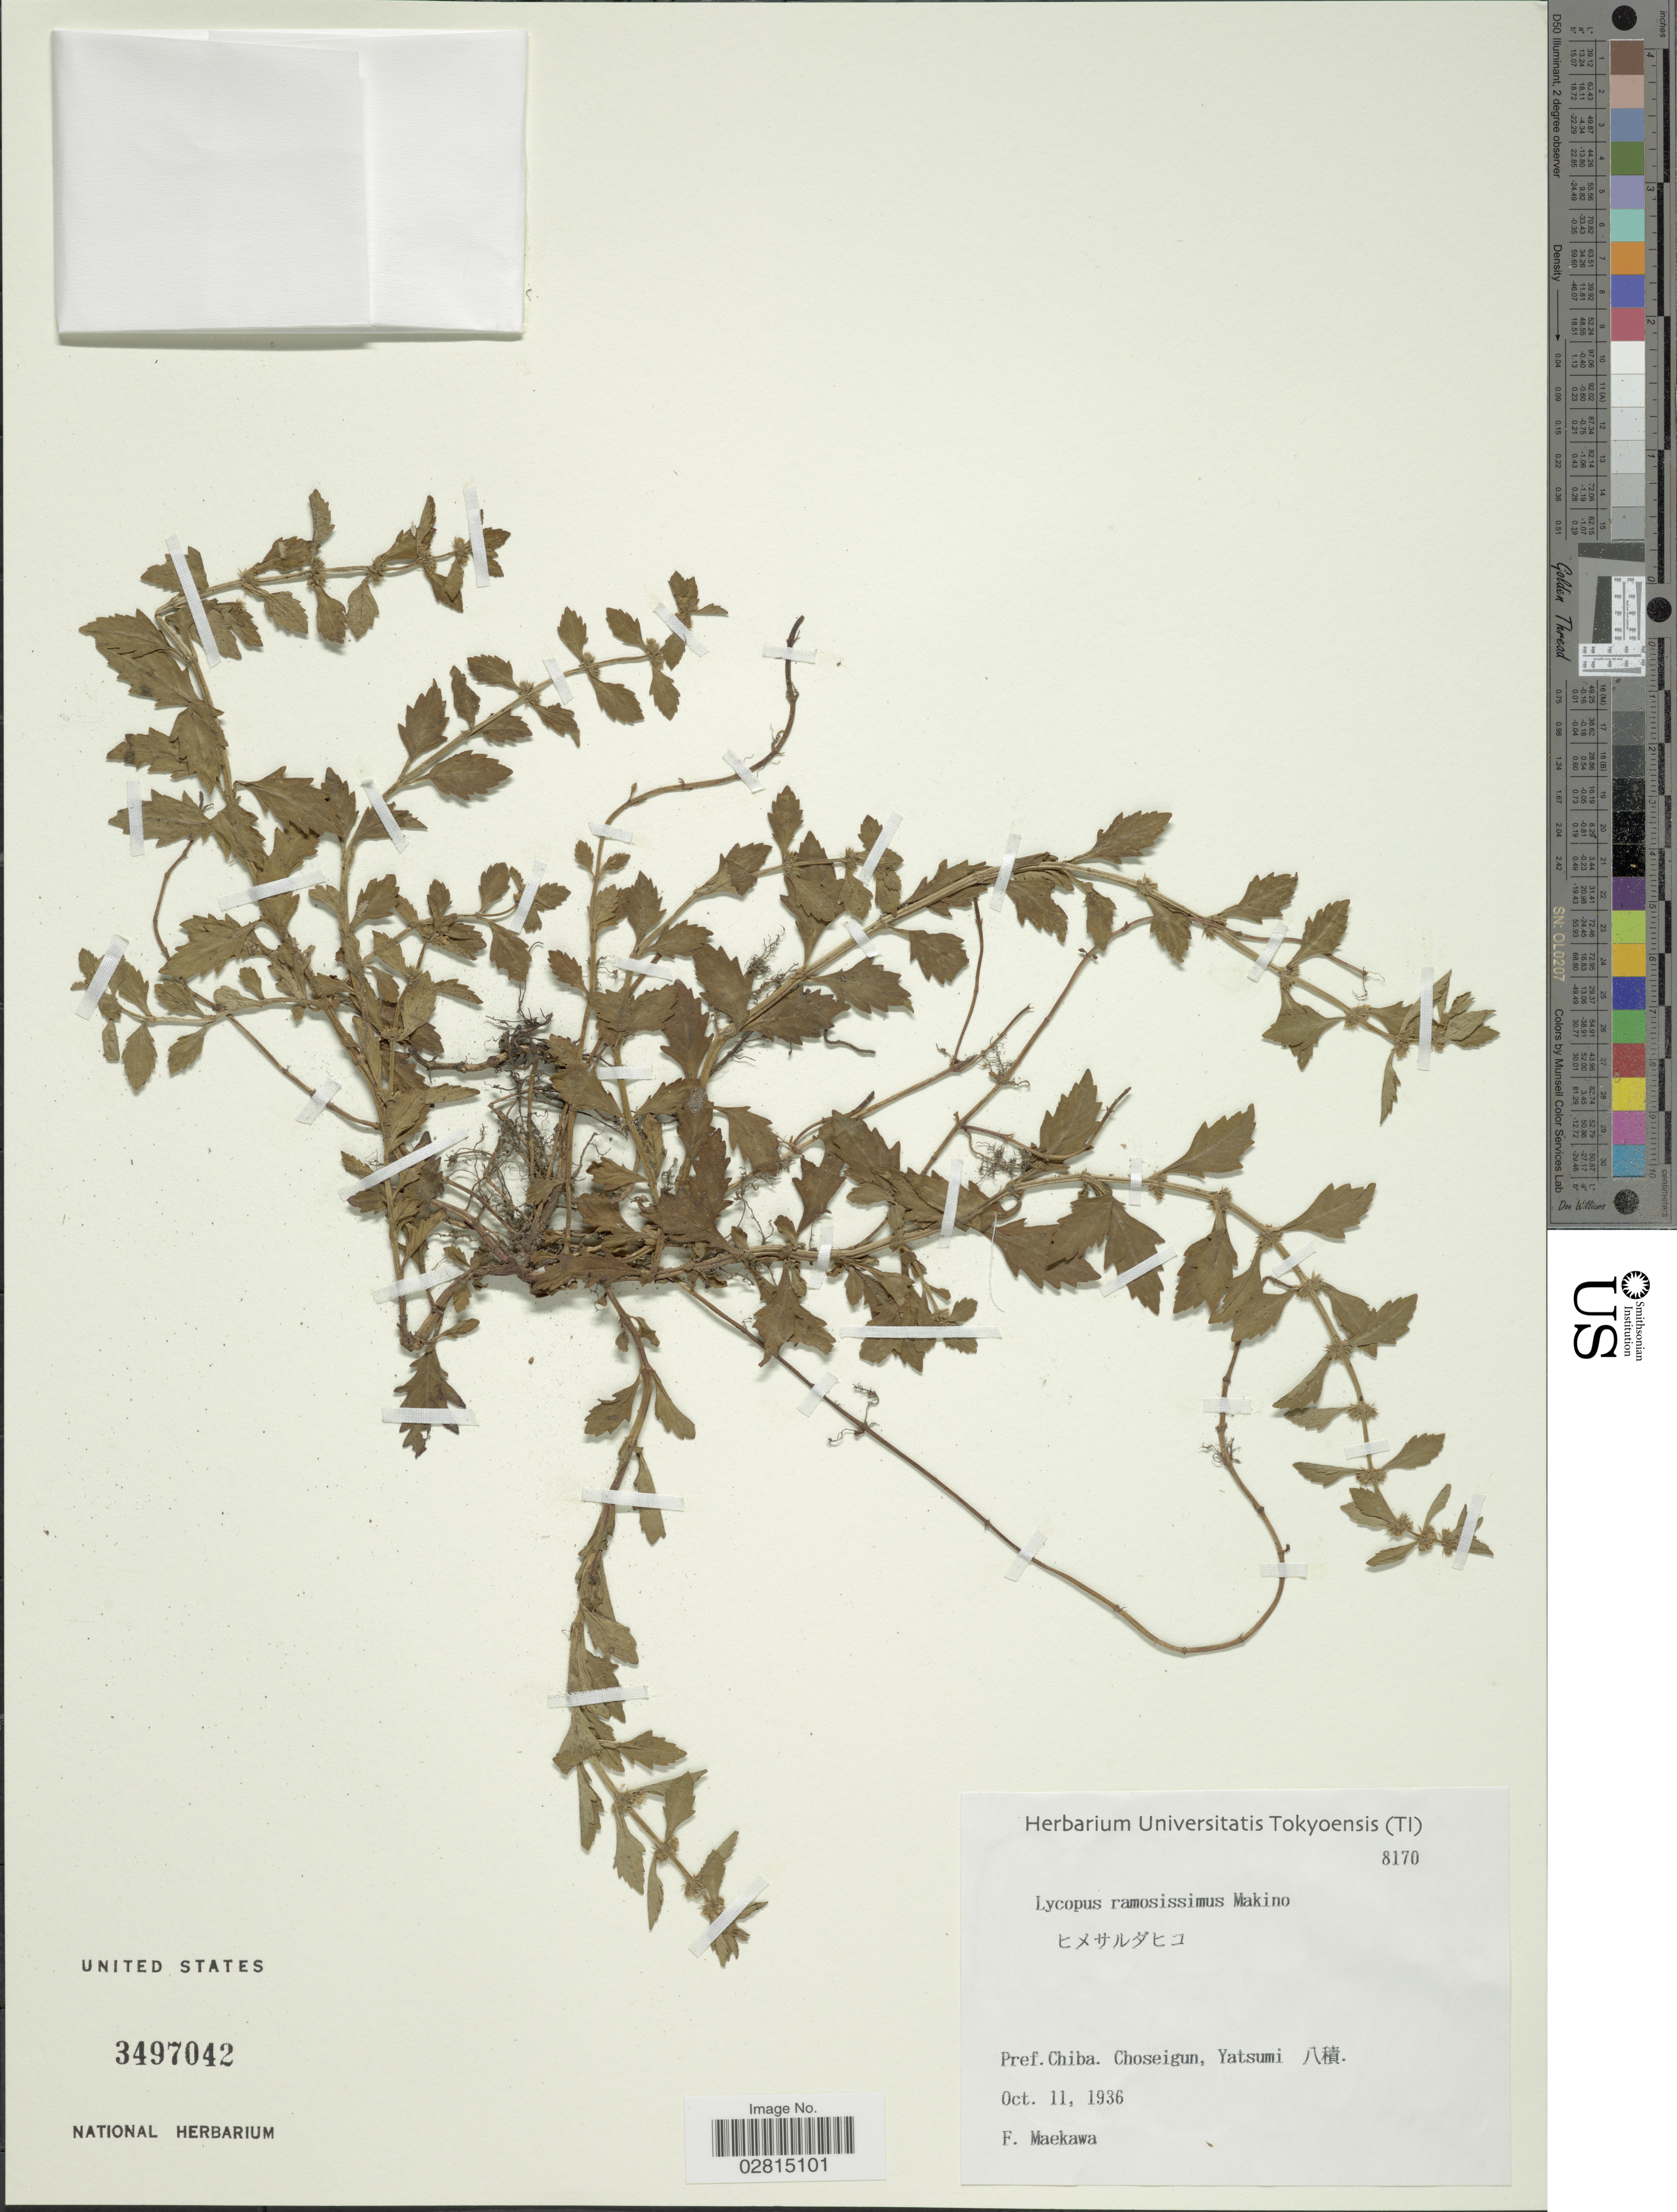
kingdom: Plantae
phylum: Tracheophyta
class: Magnoliopsida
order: Lamiales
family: Lamiaceae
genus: Lycopus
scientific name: Lycopus cavaleriei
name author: H. Lév.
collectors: F. Maekawa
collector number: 8170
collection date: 1936-10-11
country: Japan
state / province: Tiba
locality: Pref. Chiba, Choseigun, Yatsumi.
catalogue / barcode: US 3497042